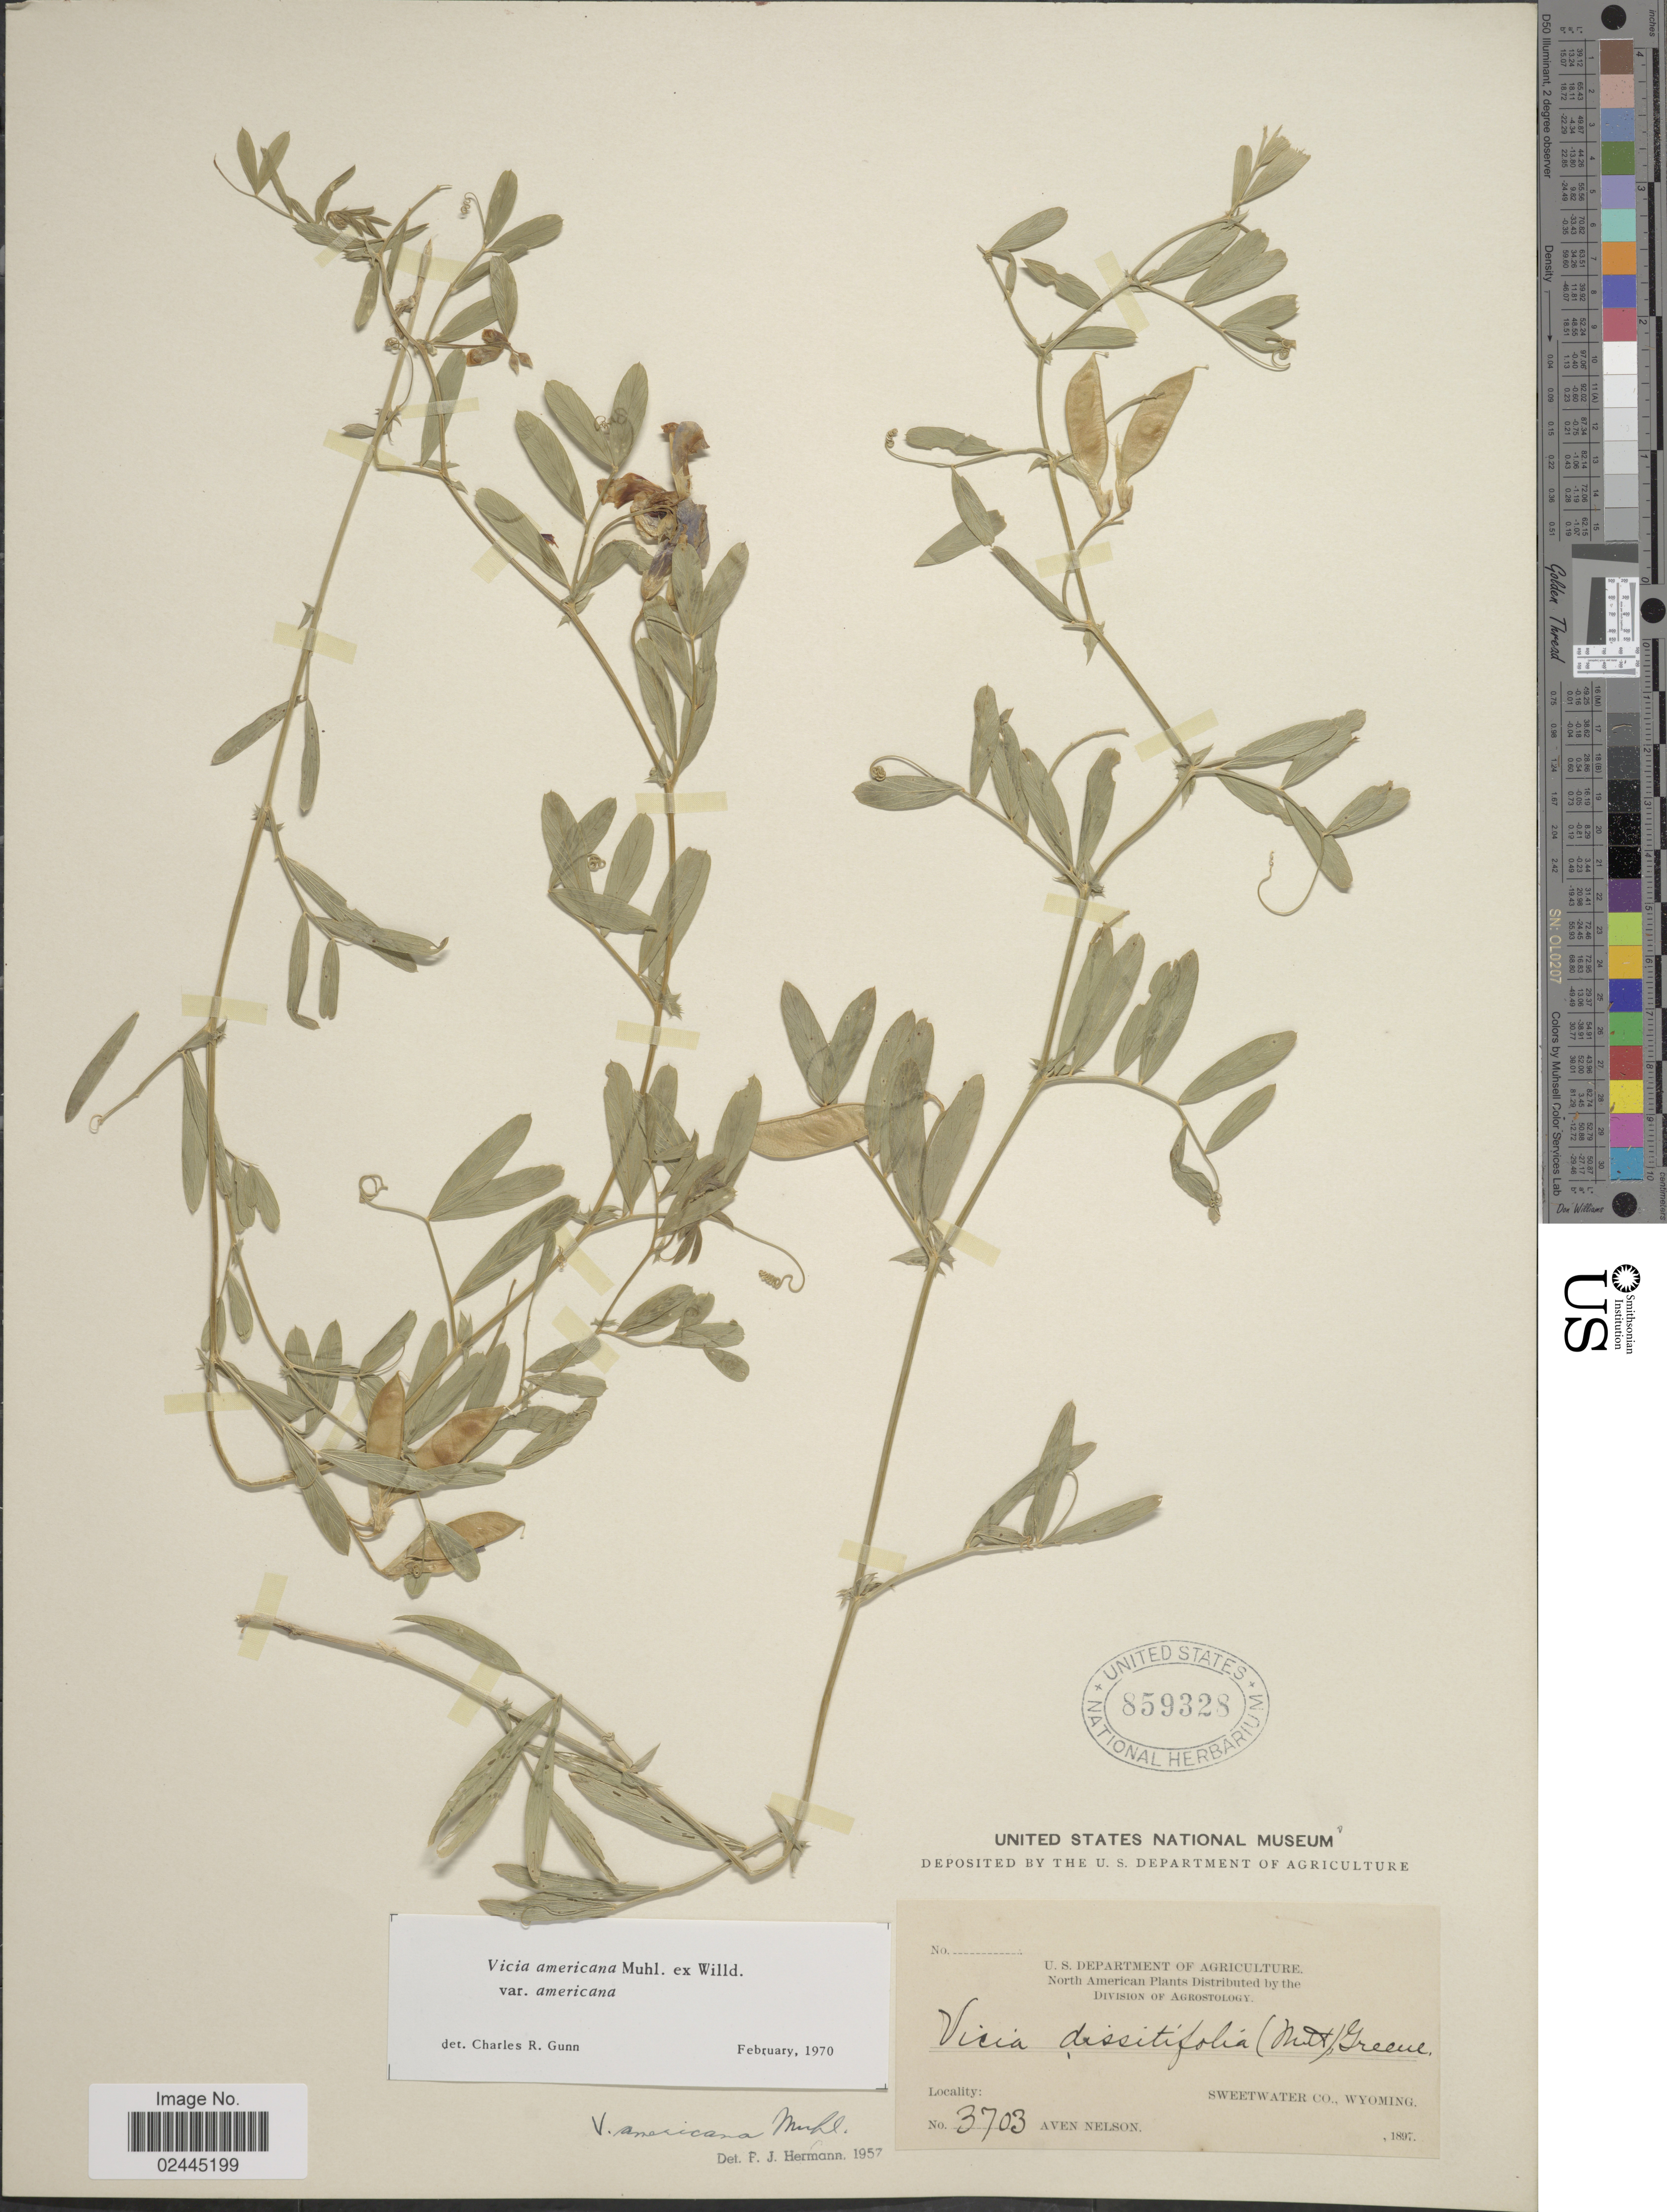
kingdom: Plantae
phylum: Tracheophyta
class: Magnoliopsida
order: Fabales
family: Fabaceae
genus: Vicia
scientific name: Vicia americana var. americana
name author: Muhl. ex Willd.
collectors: A. Nelson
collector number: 3703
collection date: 1897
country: United States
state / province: Wyoming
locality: Sweetwater Co.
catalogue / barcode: US 859328